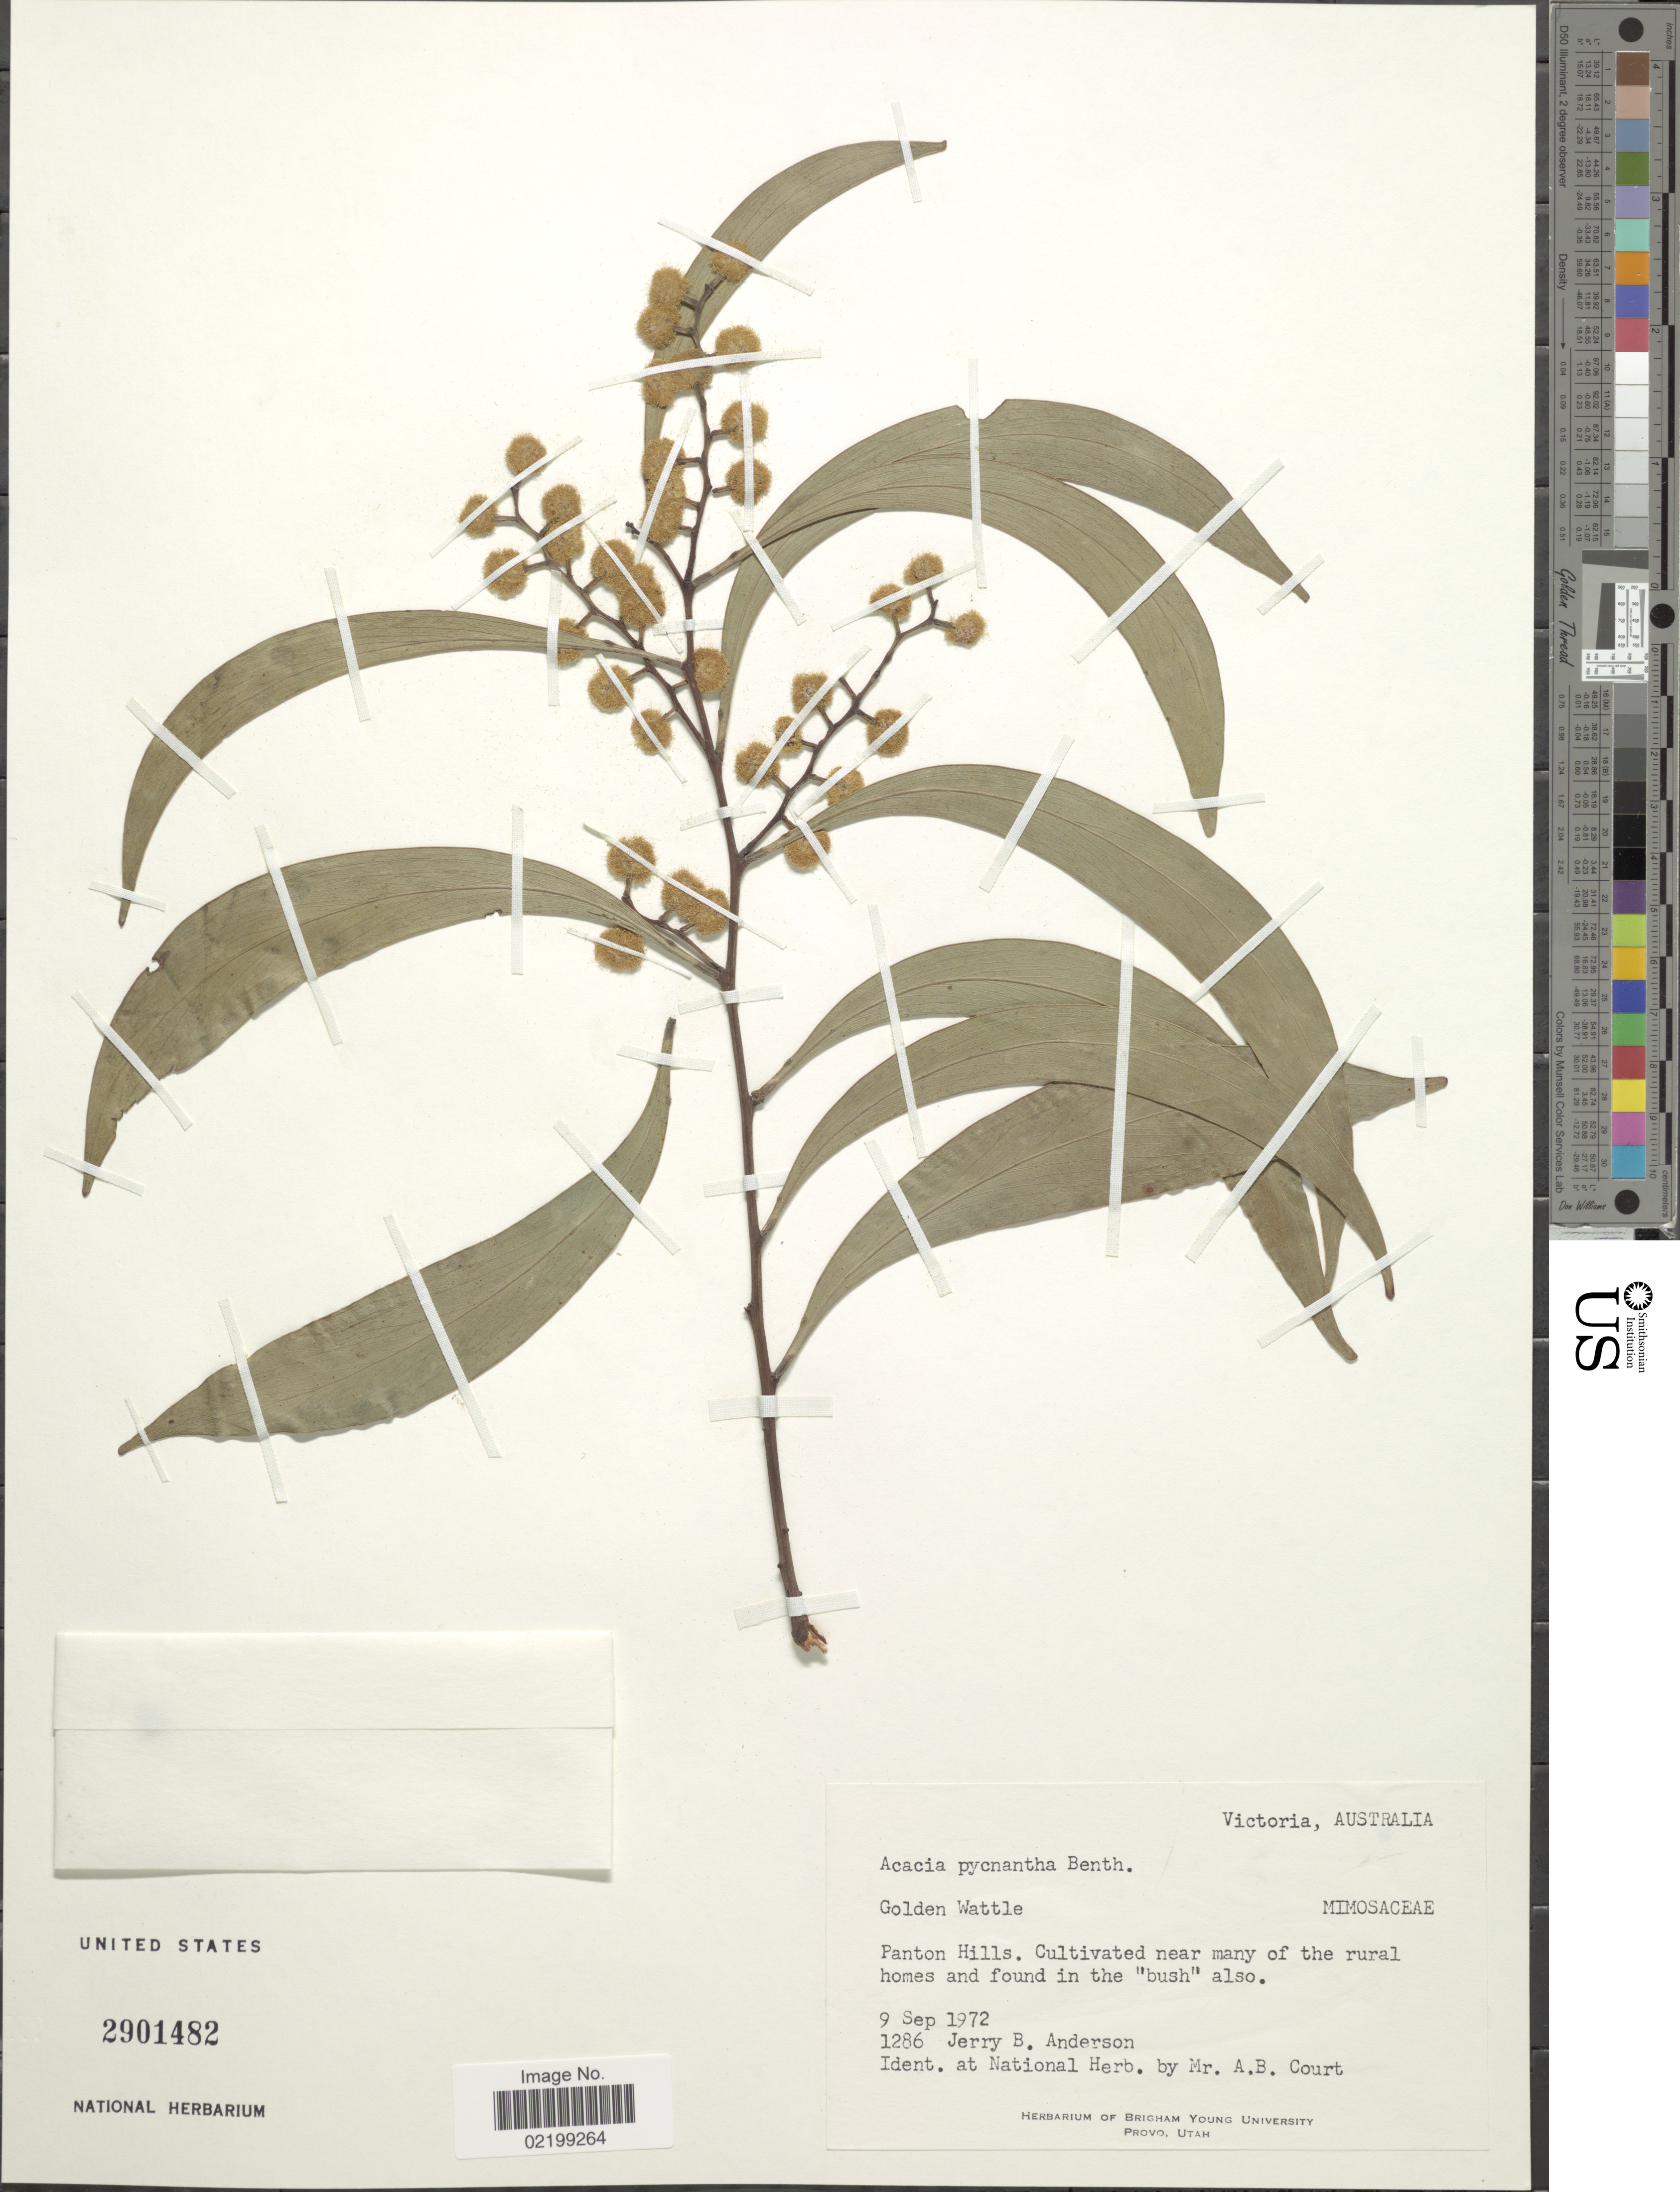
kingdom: Plantae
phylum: Tracheophyta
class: Magnoliopsida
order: Fabales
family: Fabaceae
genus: Acacia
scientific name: Acacia pycnantha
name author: Benth.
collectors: J. B. Anderson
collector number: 1286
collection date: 1972-09-09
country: Australia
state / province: Victoria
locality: Victoria, Panton Hills, near many of the rural homes and found in the "bush"also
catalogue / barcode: US 2901482